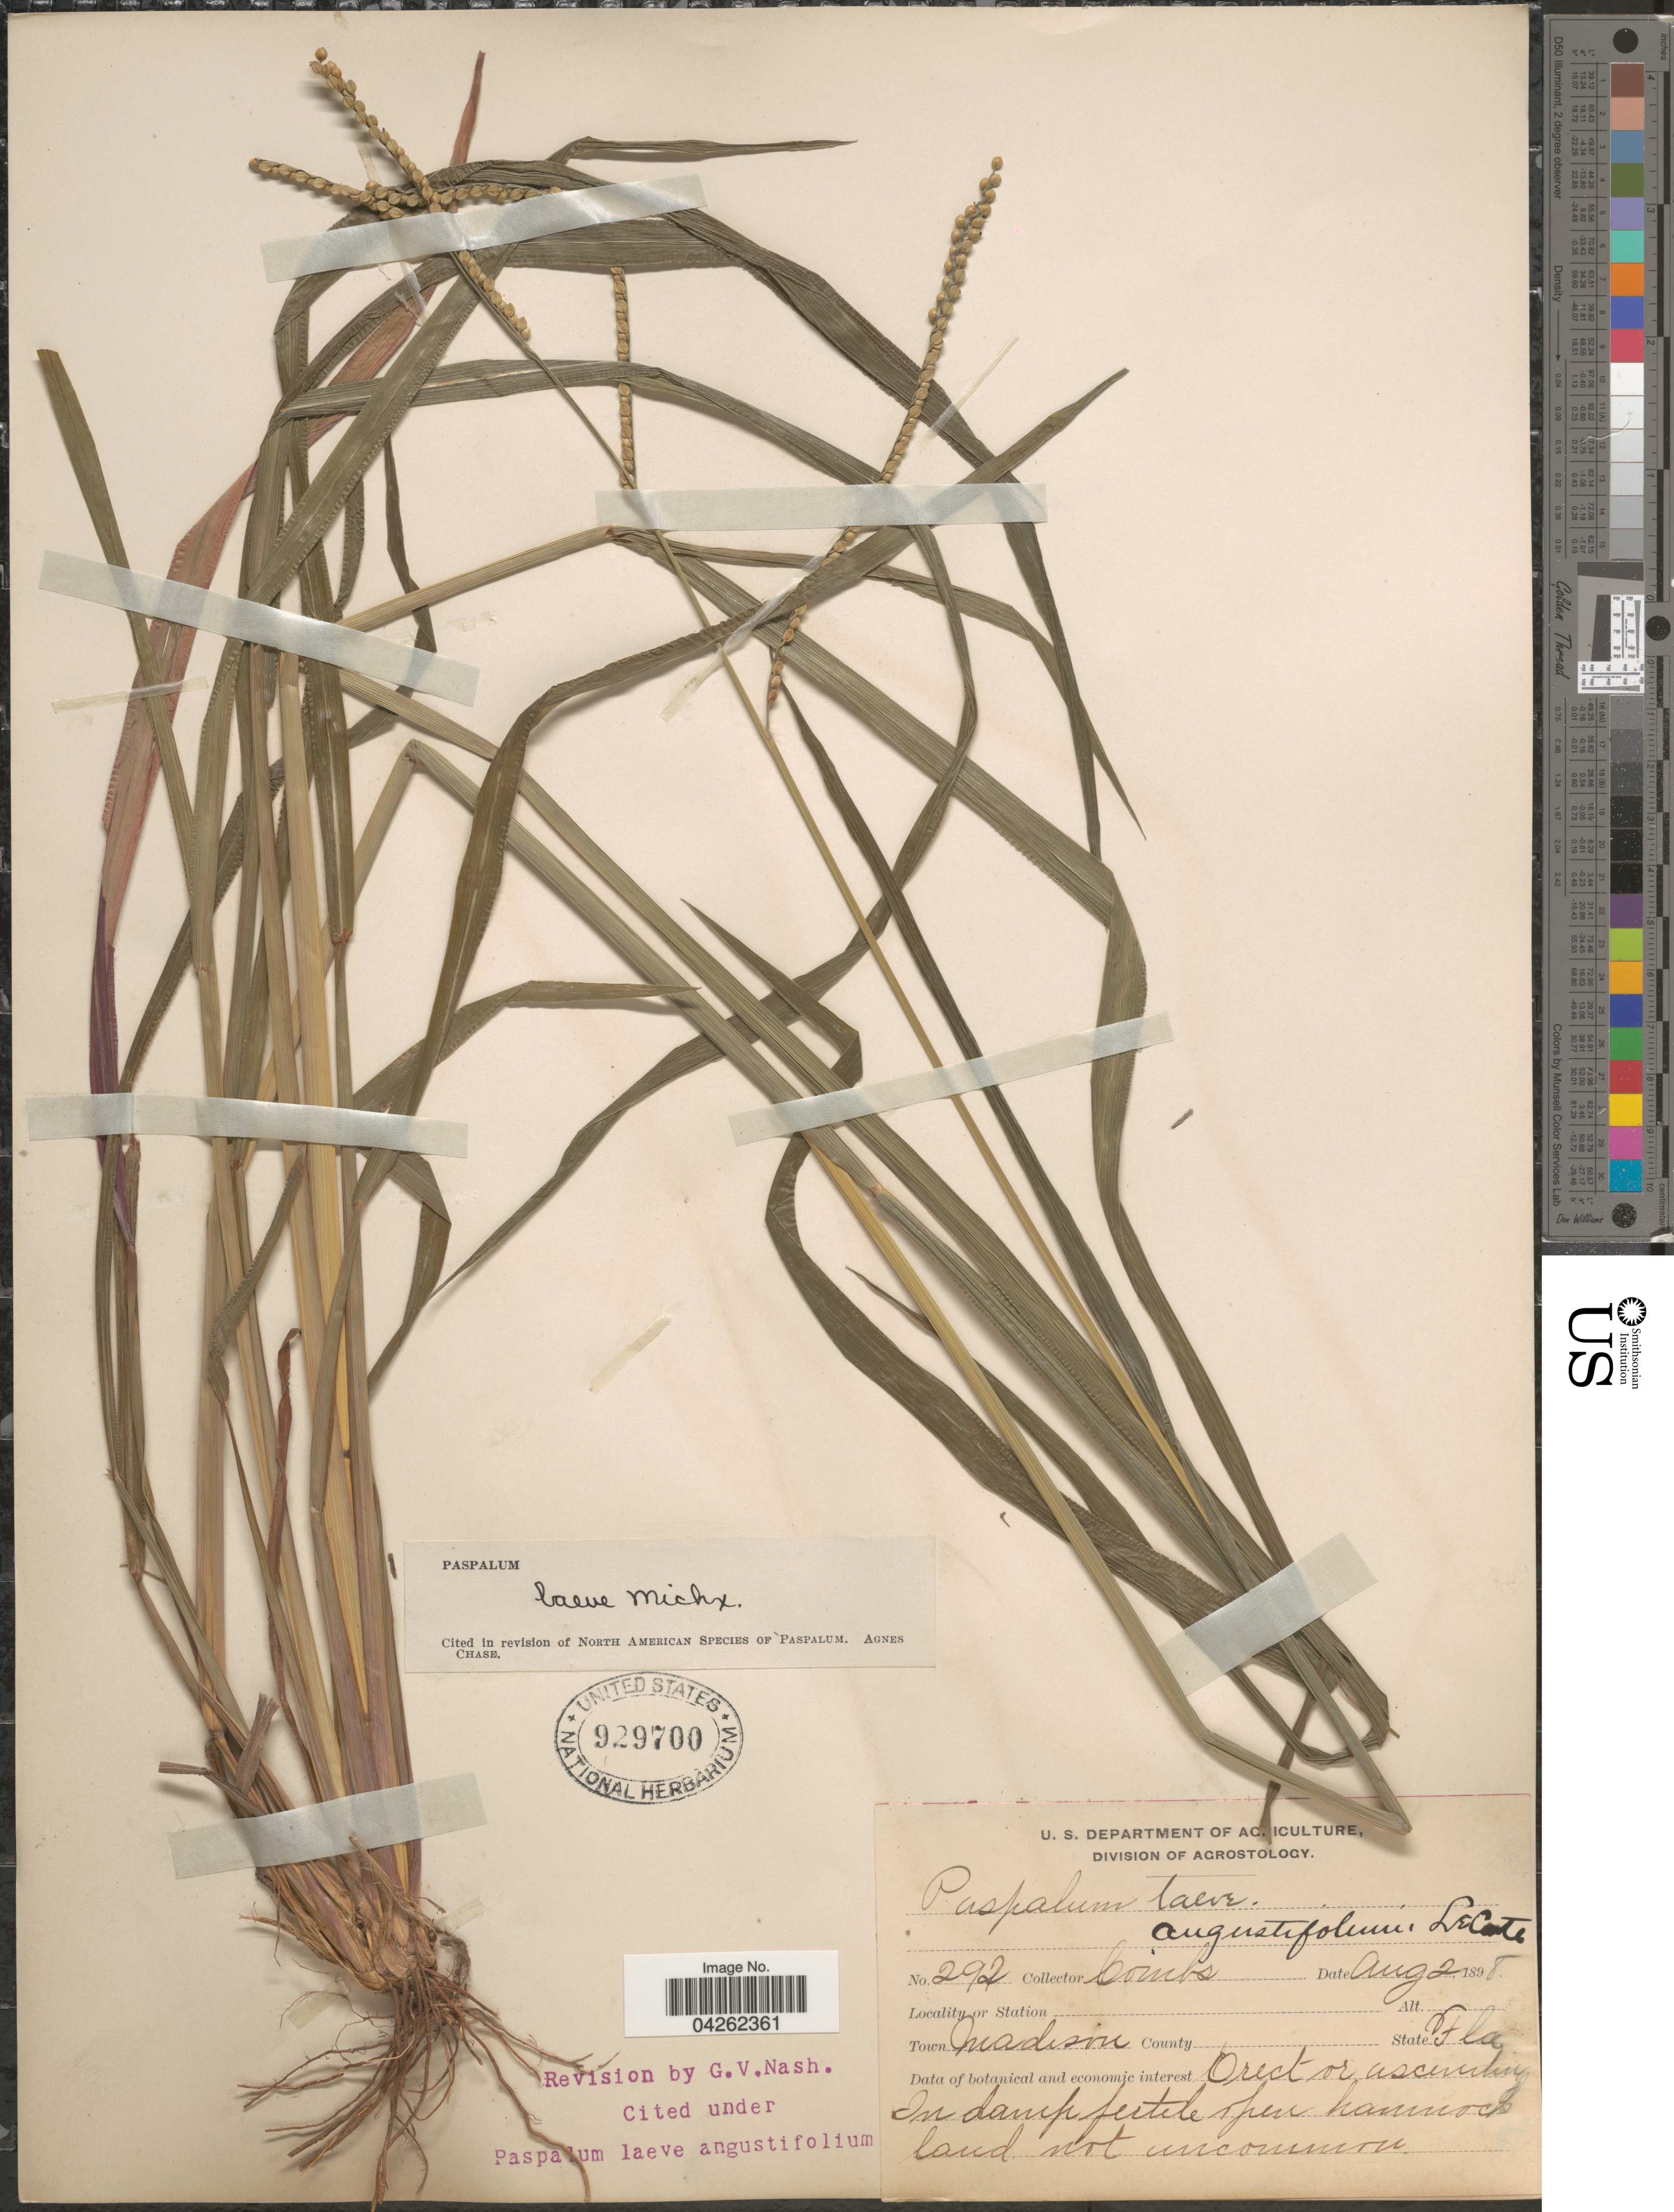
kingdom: Plantae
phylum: Tracheophyta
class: Liliopsida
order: Poales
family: Poaceae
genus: Paspalum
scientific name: Paspalum laeve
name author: Michx.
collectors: -. Combs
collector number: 292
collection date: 1898-08-02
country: United States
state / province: Florida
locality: Town Madison. In damp fertile open hammock land.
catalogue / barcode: US 929700